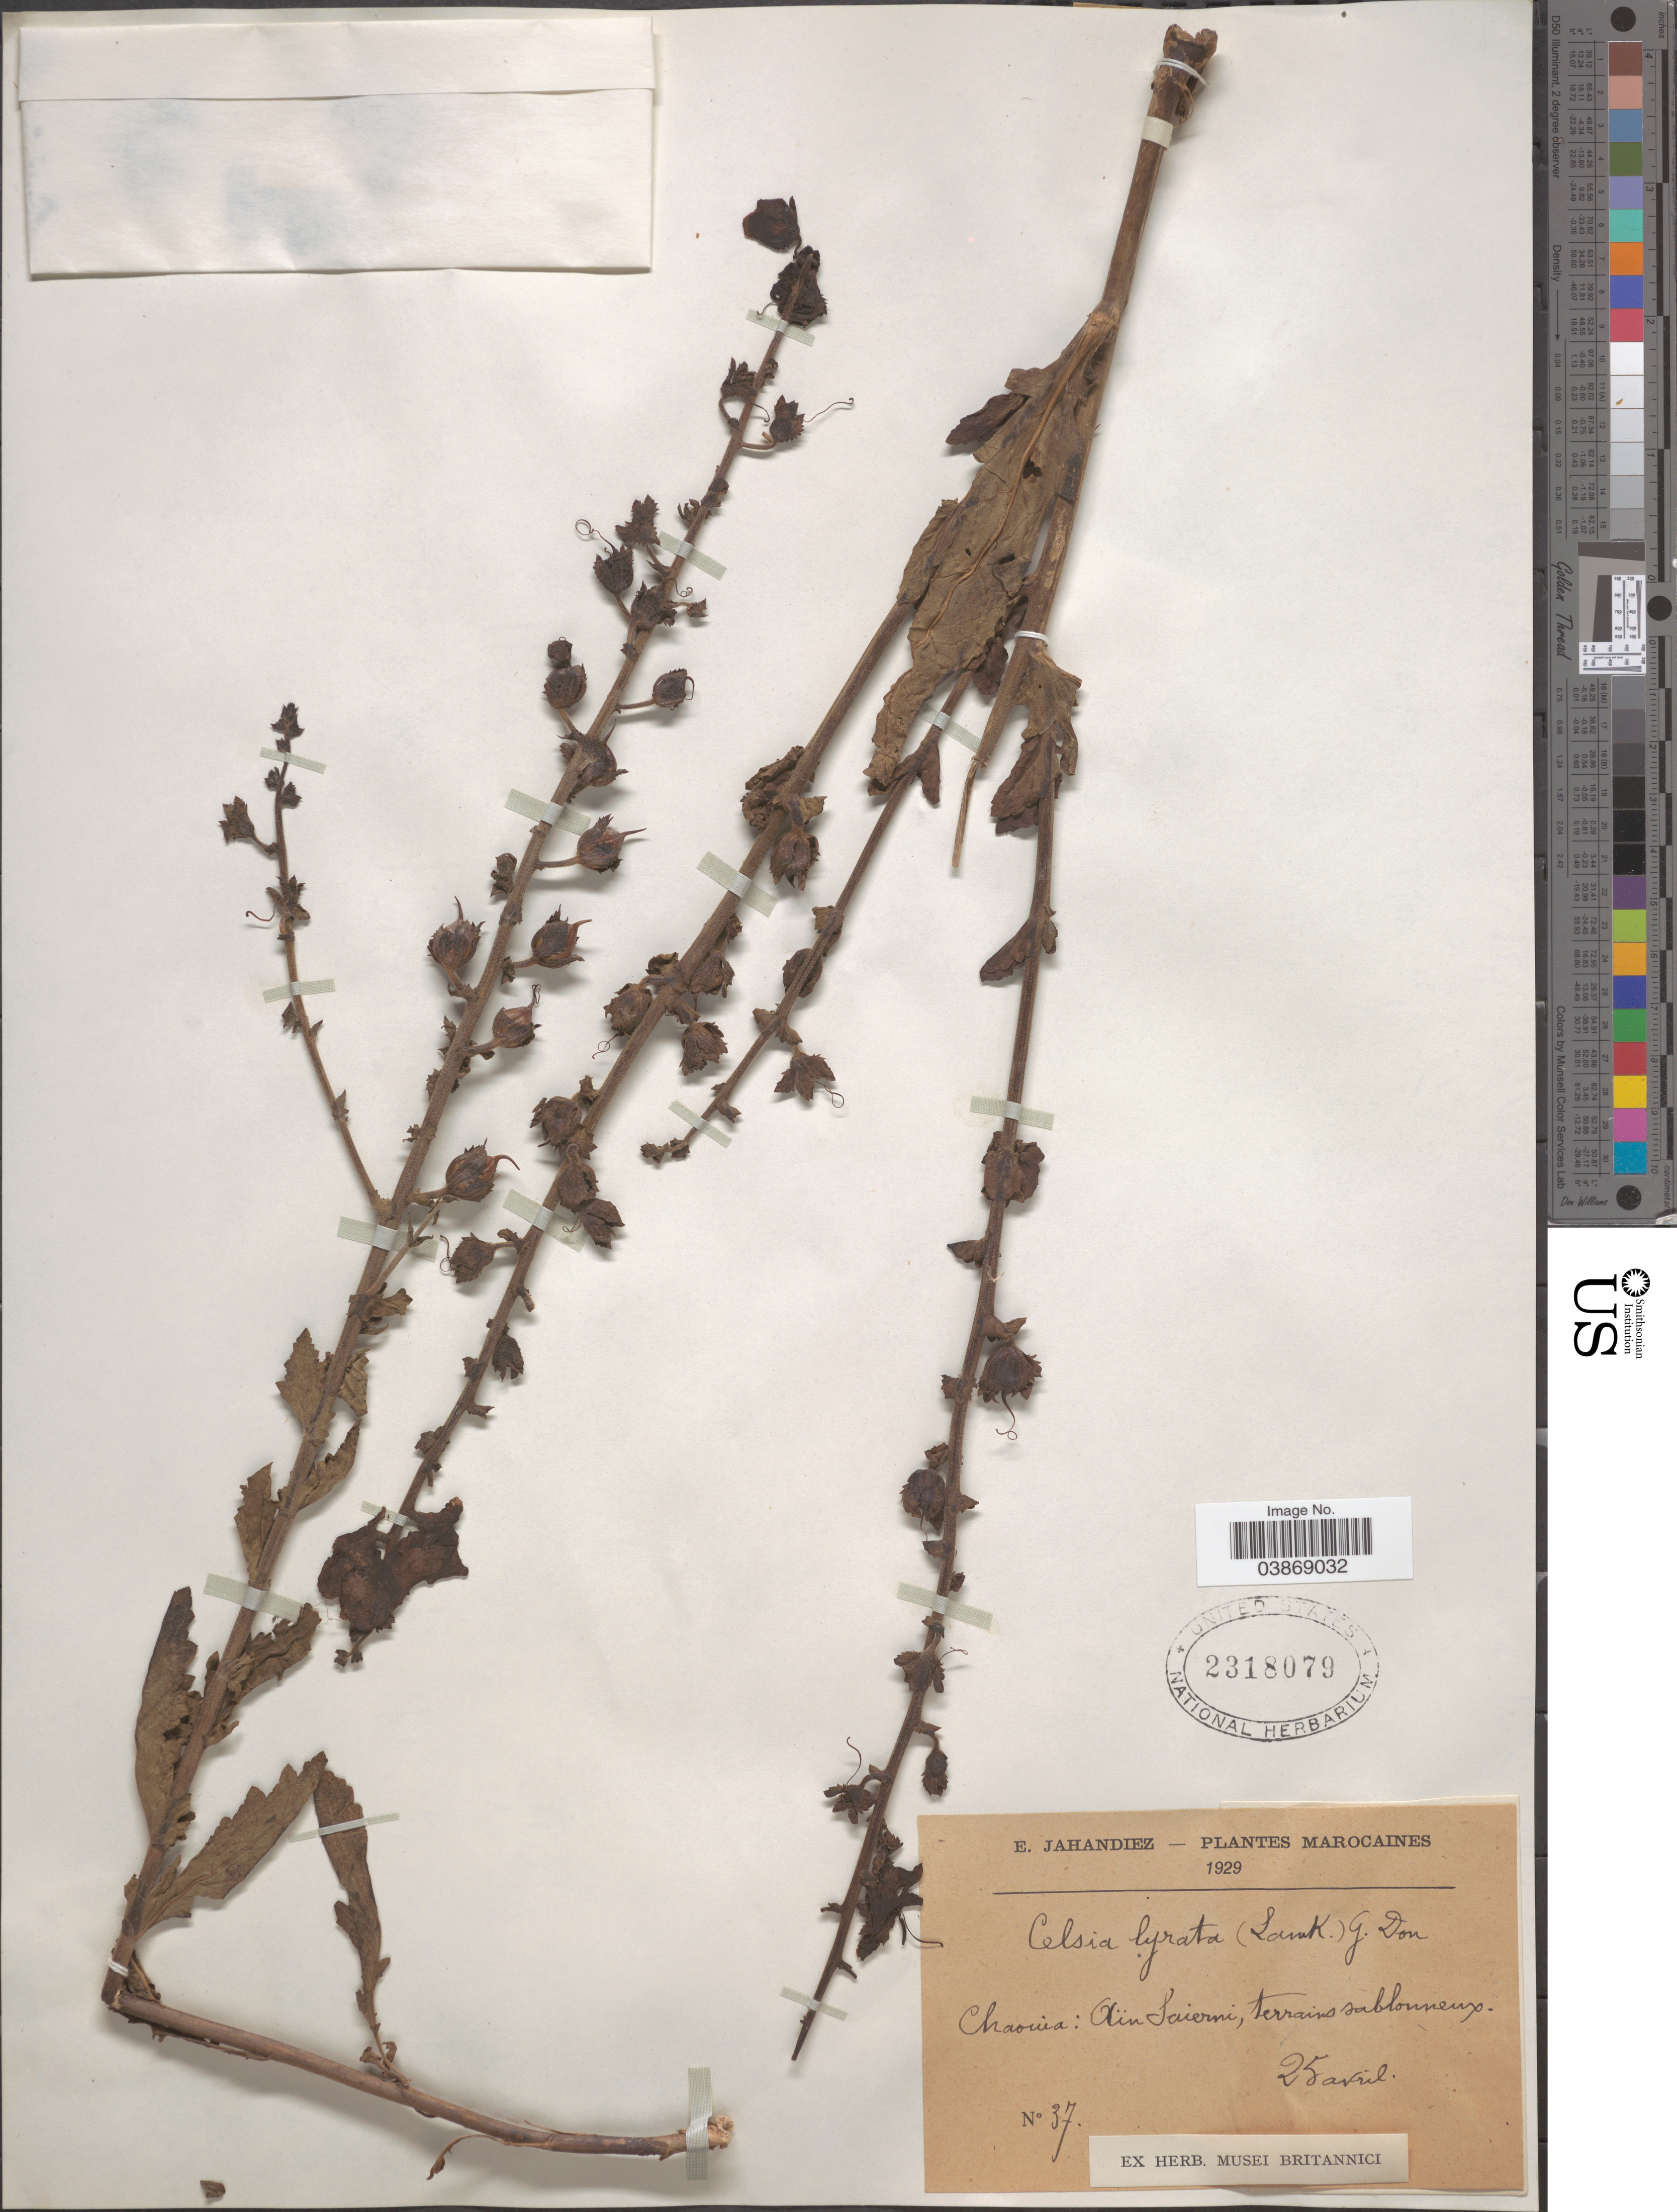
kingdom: Plantae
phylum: Tracheophyta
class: Magnoliopsida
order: Lamiales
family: Scrophulariaceae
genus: Celsia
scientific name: Celsia lyrata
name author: (Lam.) G. Don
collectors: É. Jahandiez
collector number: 37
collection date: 1929-04-25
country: Morocco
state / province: Chaouia-Ouardigha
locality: Marocaines. Chaouia: Aïn Saierni, terrains sablonneux.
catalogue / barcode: US 2318079